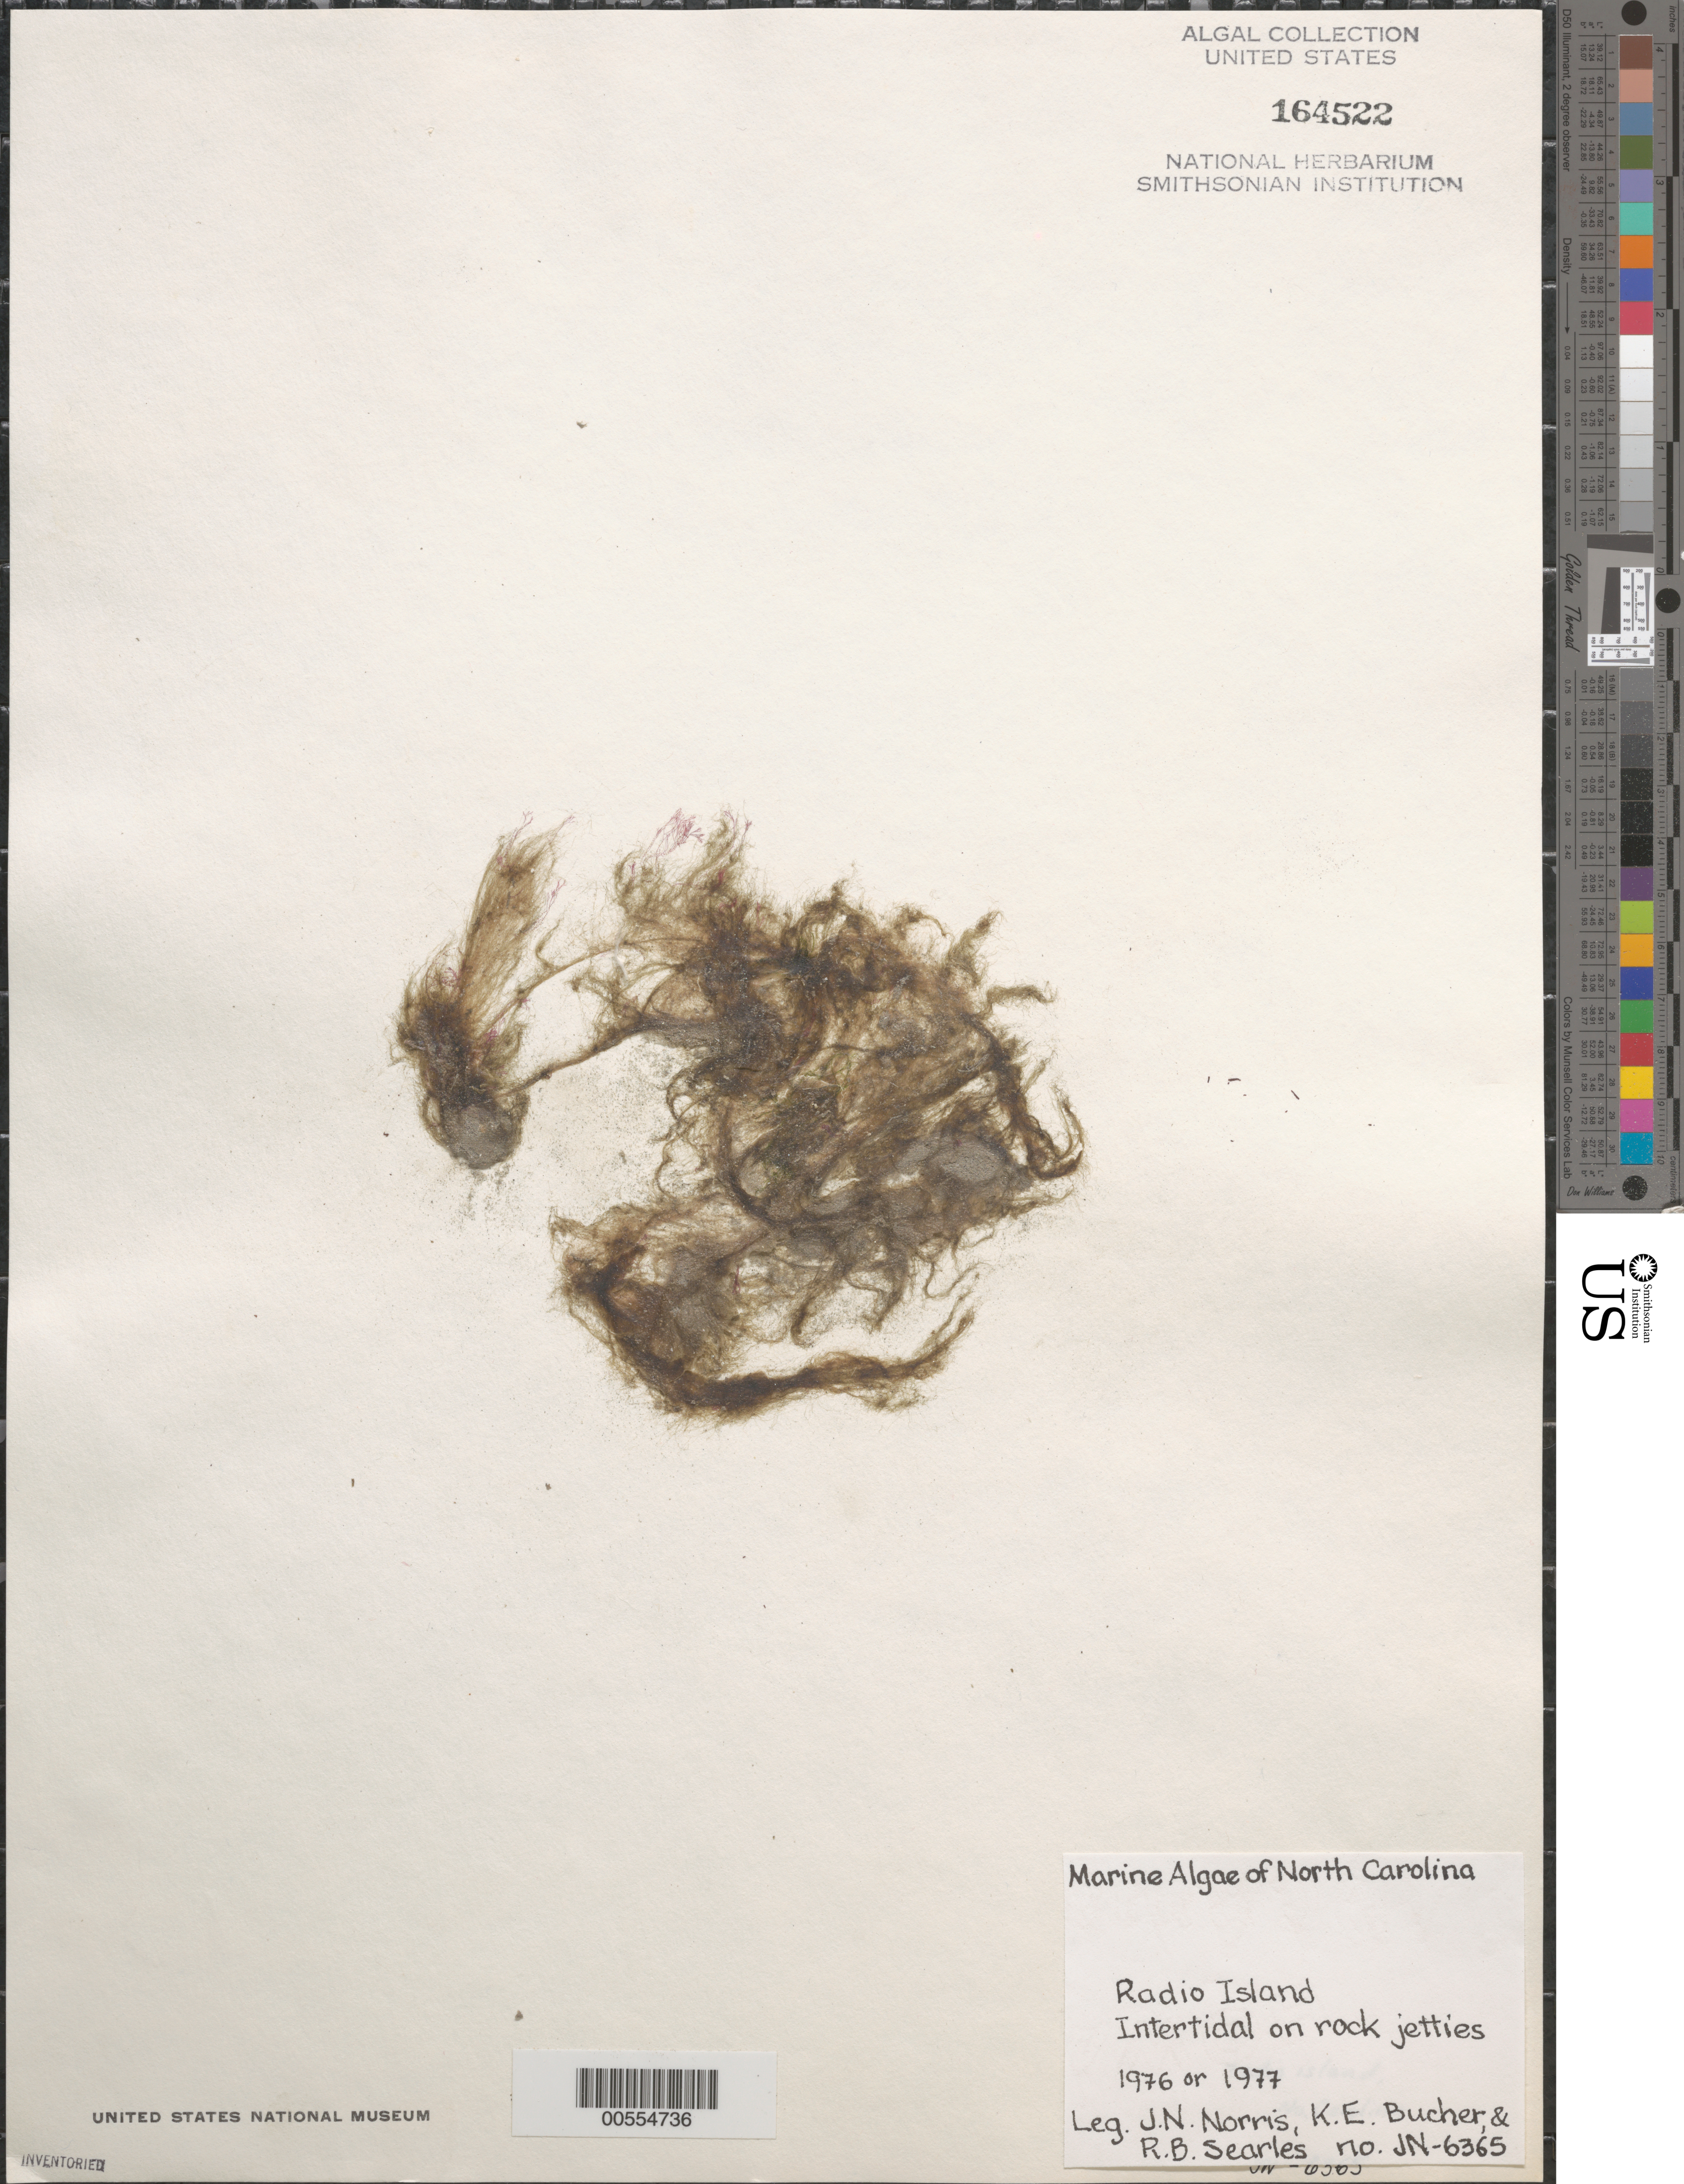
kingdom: Plantae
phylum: Rhodophyta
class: Florideophyceae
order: Ceramiales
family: Ceramiaceae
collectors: J. N. Norris, K. E. Bucher & R. Searles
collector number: JN-6365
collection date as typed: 1976 OR -- --- 1977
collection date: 1976 or 1977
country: United States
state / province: North Carolina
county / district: Carteret County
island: Radio Island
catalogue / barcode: US 164522